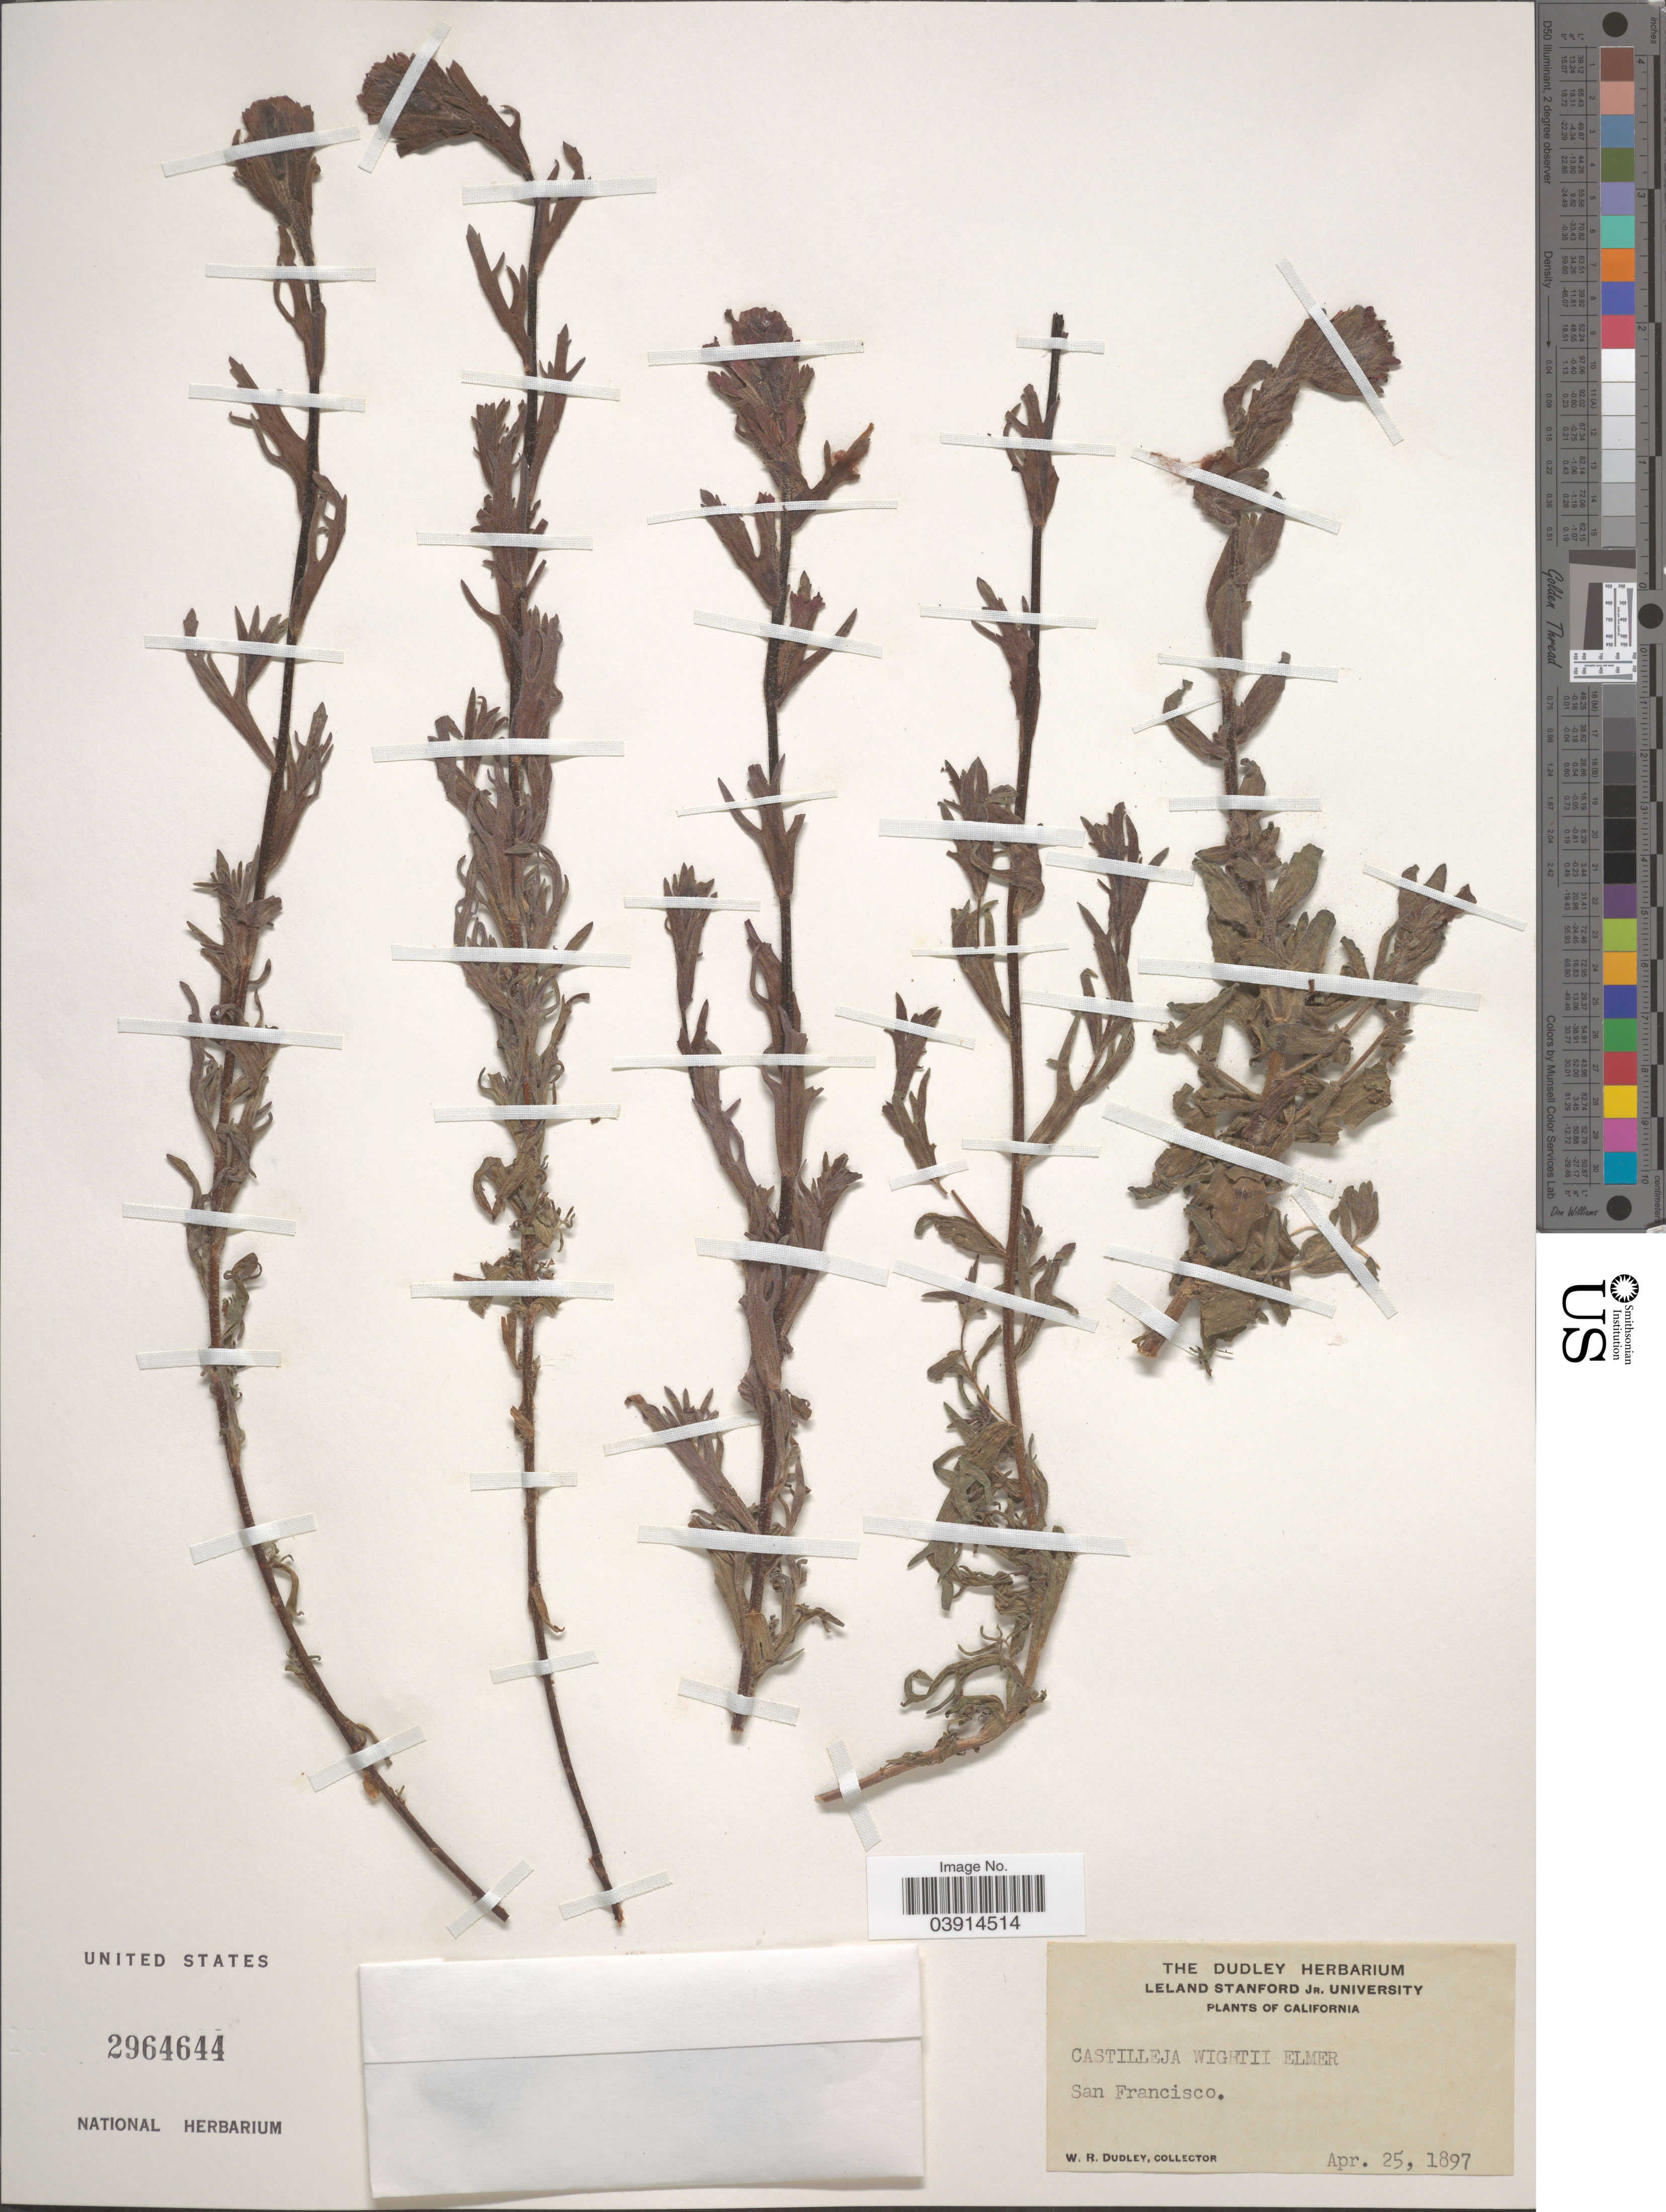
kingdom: Plantae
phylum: Tracheophyta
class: Magnoliopsida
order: Lamiales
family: Orobanchaceae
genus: Castilleja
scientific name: Castilleja wightii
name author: Elmer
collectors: W. Dudley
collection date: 1897-04-25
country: United States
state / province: California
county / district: San Francisco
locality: San Francisco.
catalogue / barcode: US 2964644